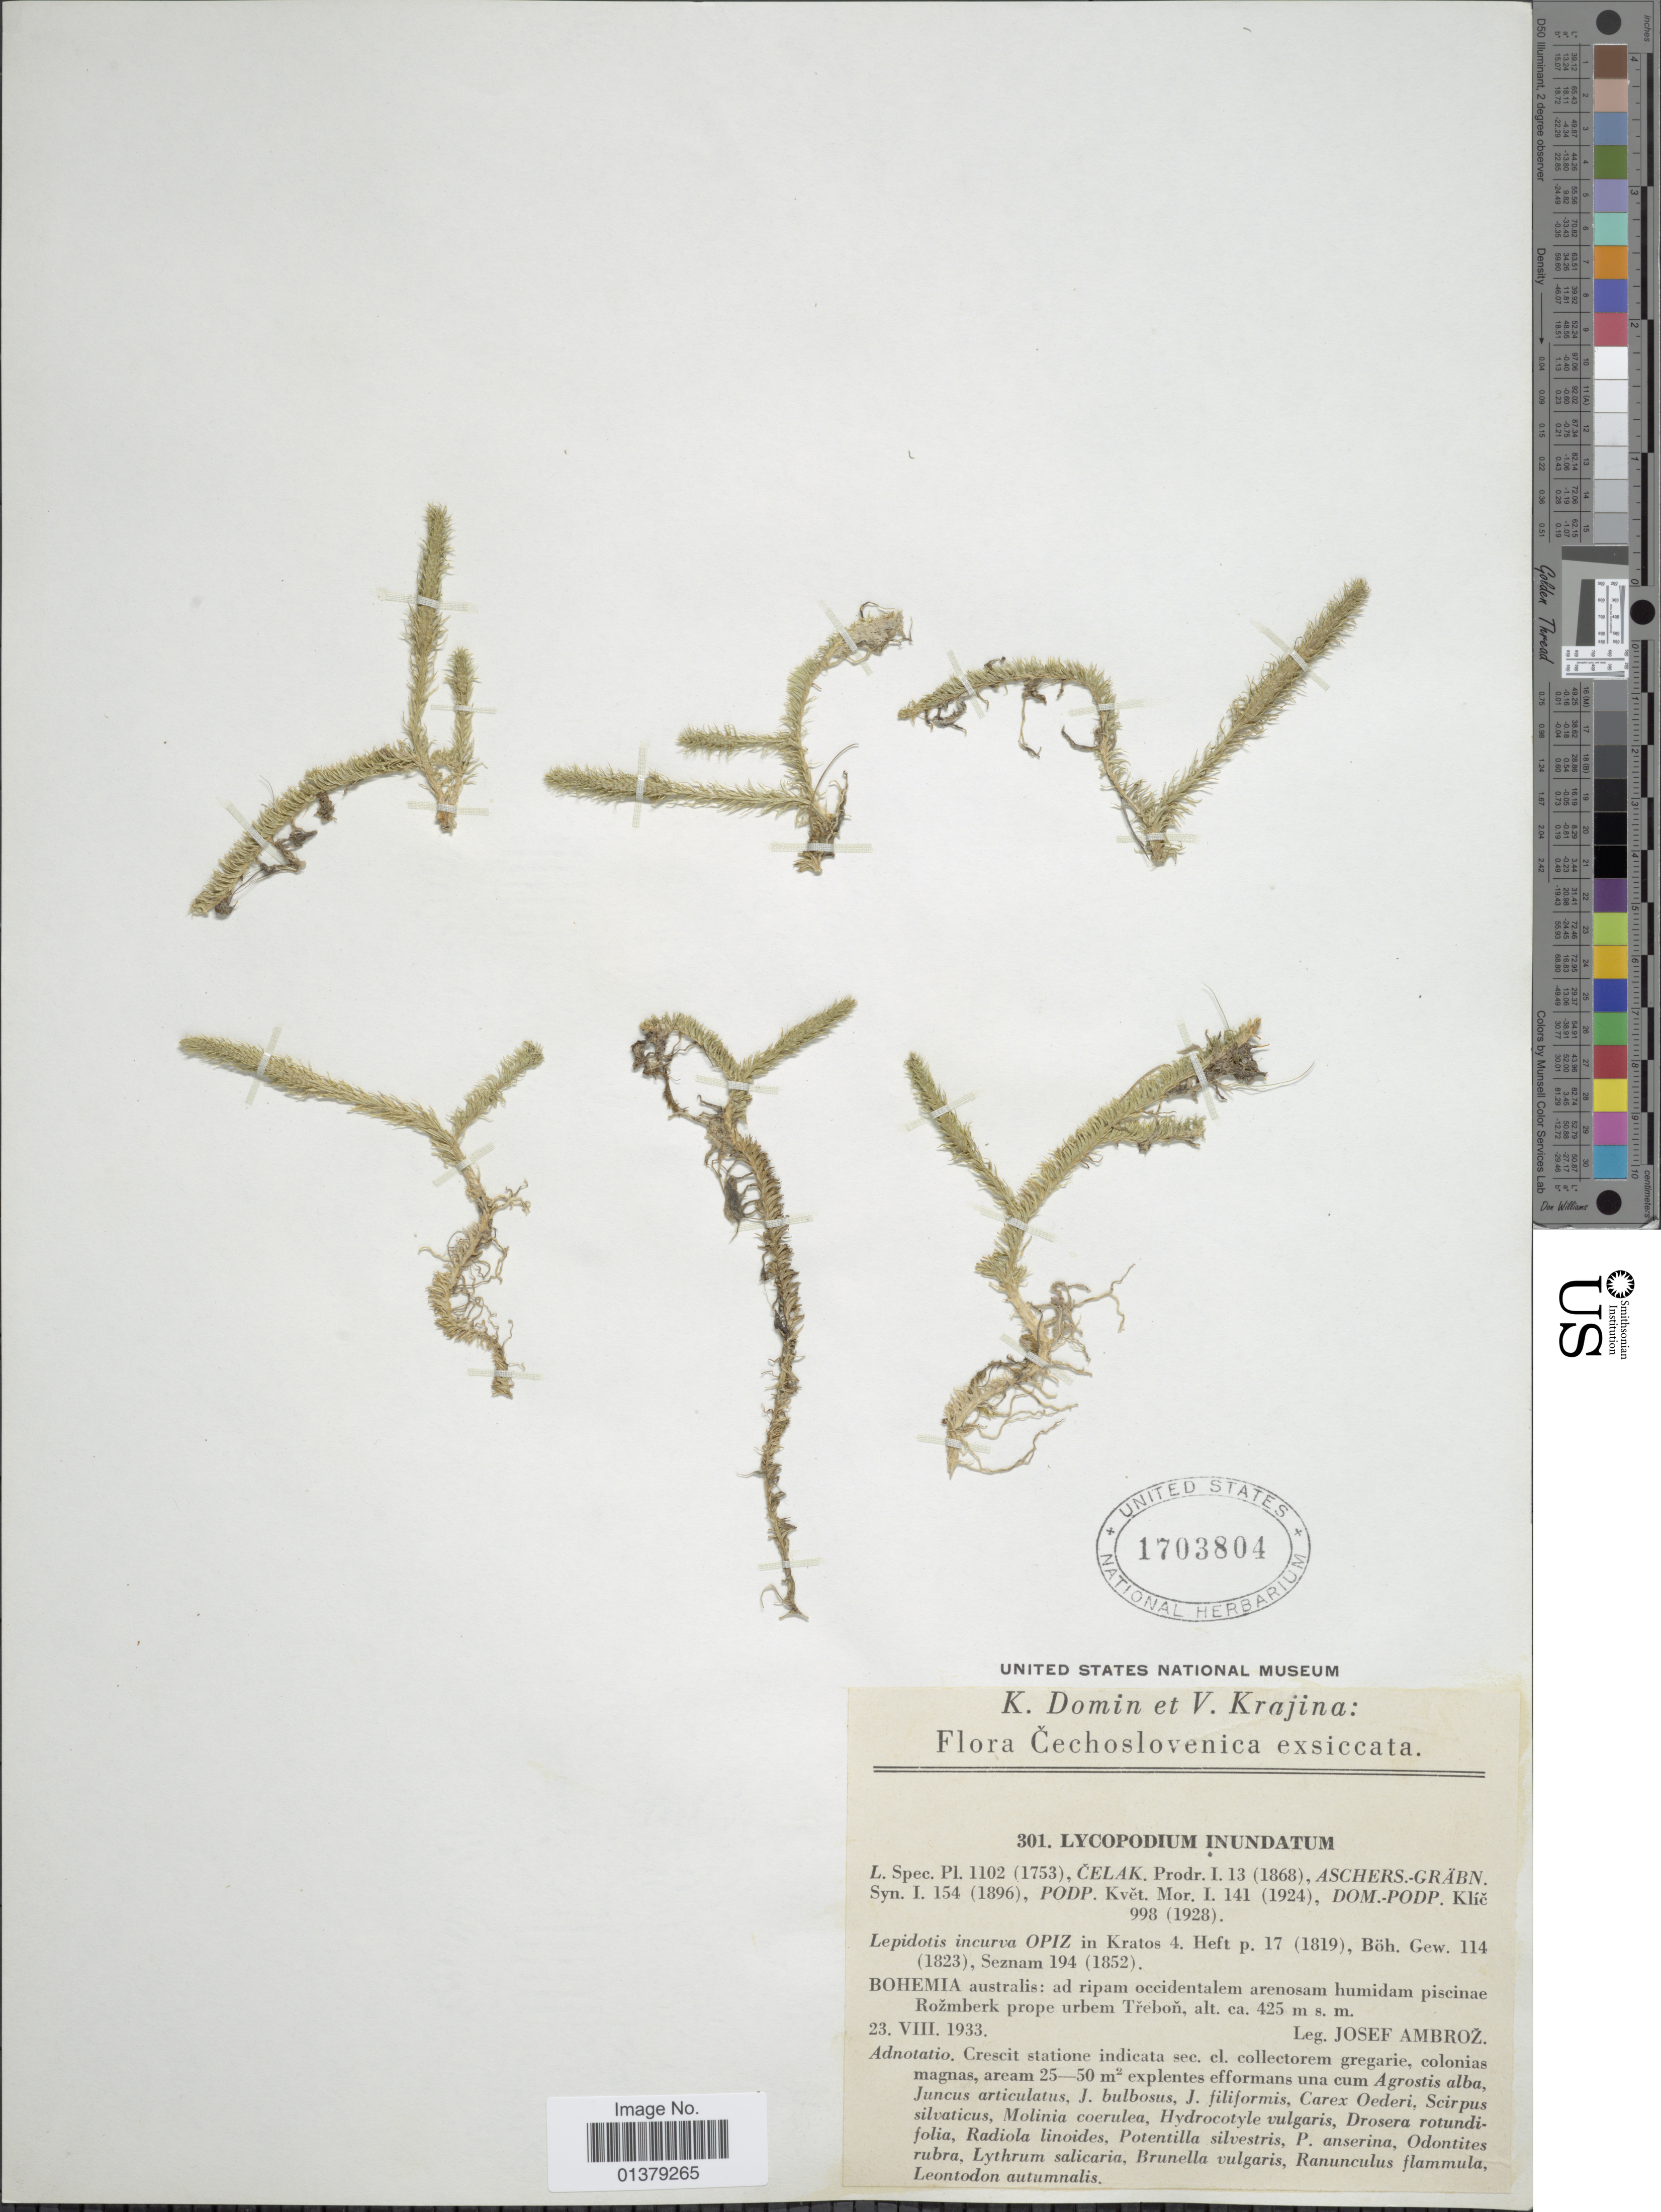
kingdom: Plantae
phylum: Tracheophyta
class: Lycopodiopsida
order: Lycopodiales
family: Lycopodiaceae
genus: Lycopodiella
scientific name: Lycopodiella inundata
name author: (L.) Holub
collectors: J. Ambroz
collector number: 301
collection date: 1933-08-23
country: Czechia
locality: Bohemia australis; ad ripam occidentalem arenosam humidam piscinae Rozmberk prope urbem Trebon; Cechoslovenica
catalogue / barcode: US 1703804